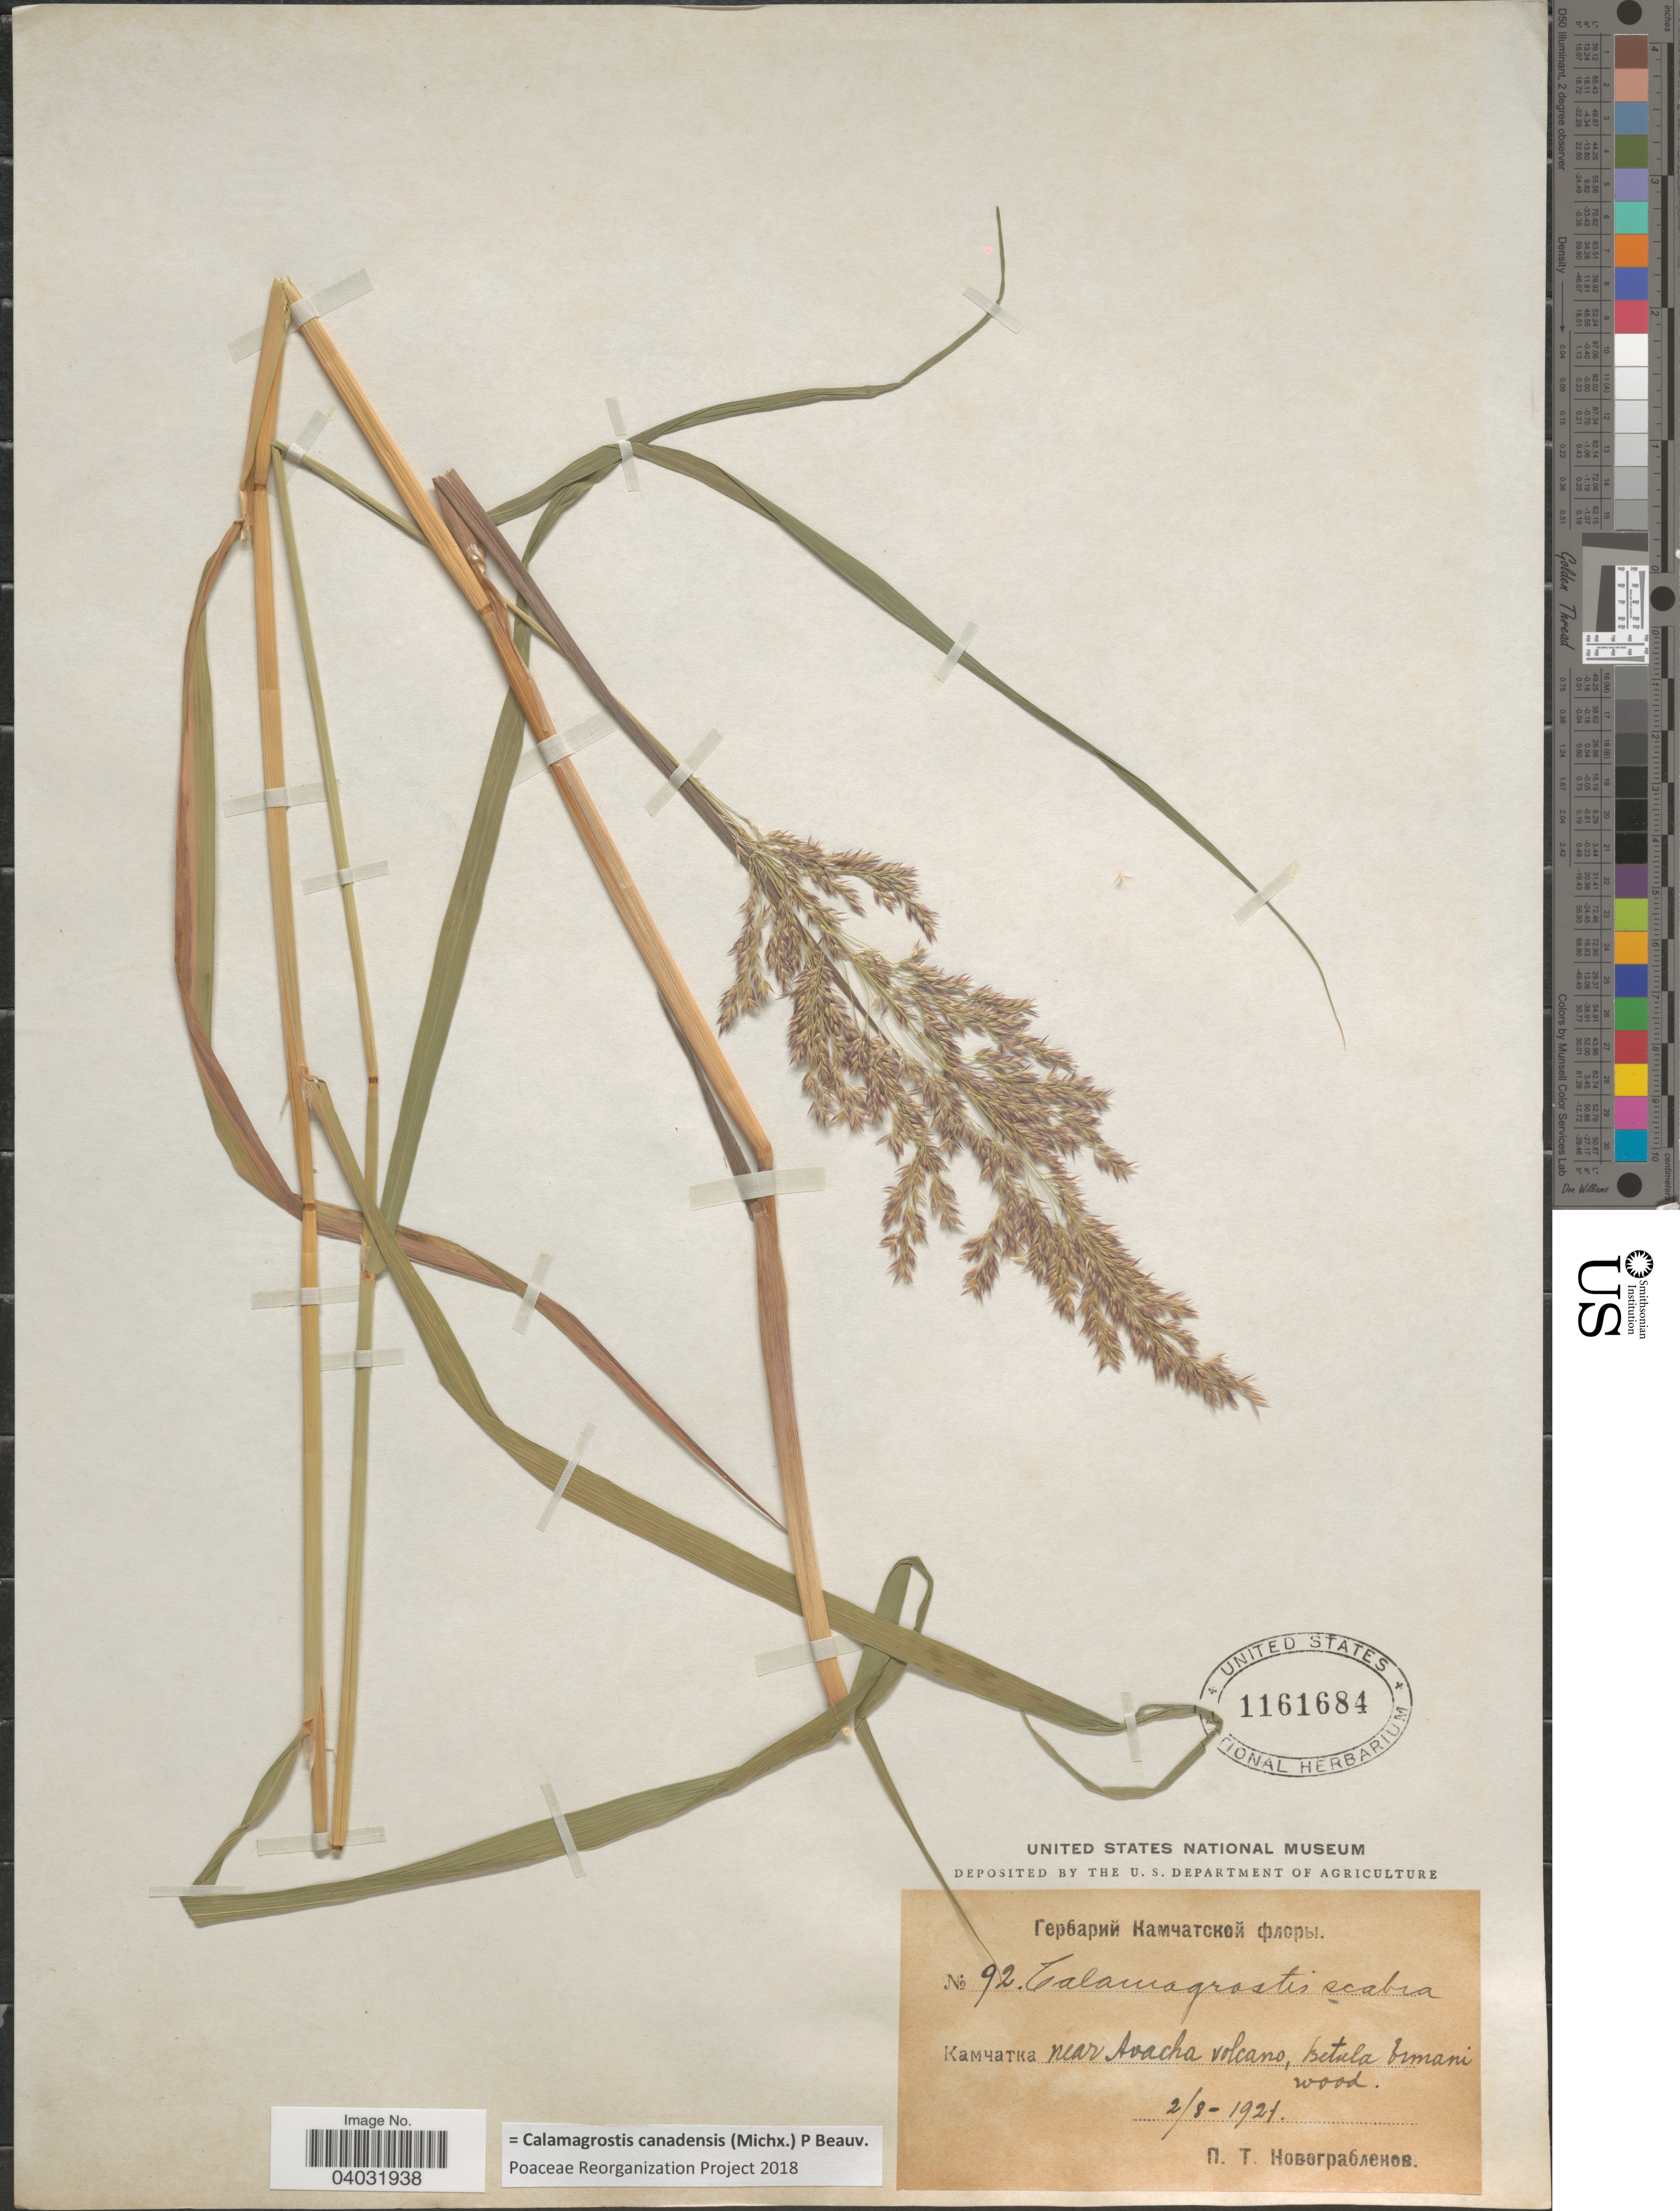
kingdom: Plantae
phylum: Tracheophyta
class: Liliopsida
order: Poales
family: Poaceae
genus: Calamagrostis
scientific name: Calamagrostis canadensis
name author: (Michx.) P. Beauv.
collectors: P. Novograblenov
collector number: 92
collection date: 1921-08-02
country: Russian Federation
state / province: Kamchatka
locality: Near Avacha volcano.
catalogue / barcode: US 1161684